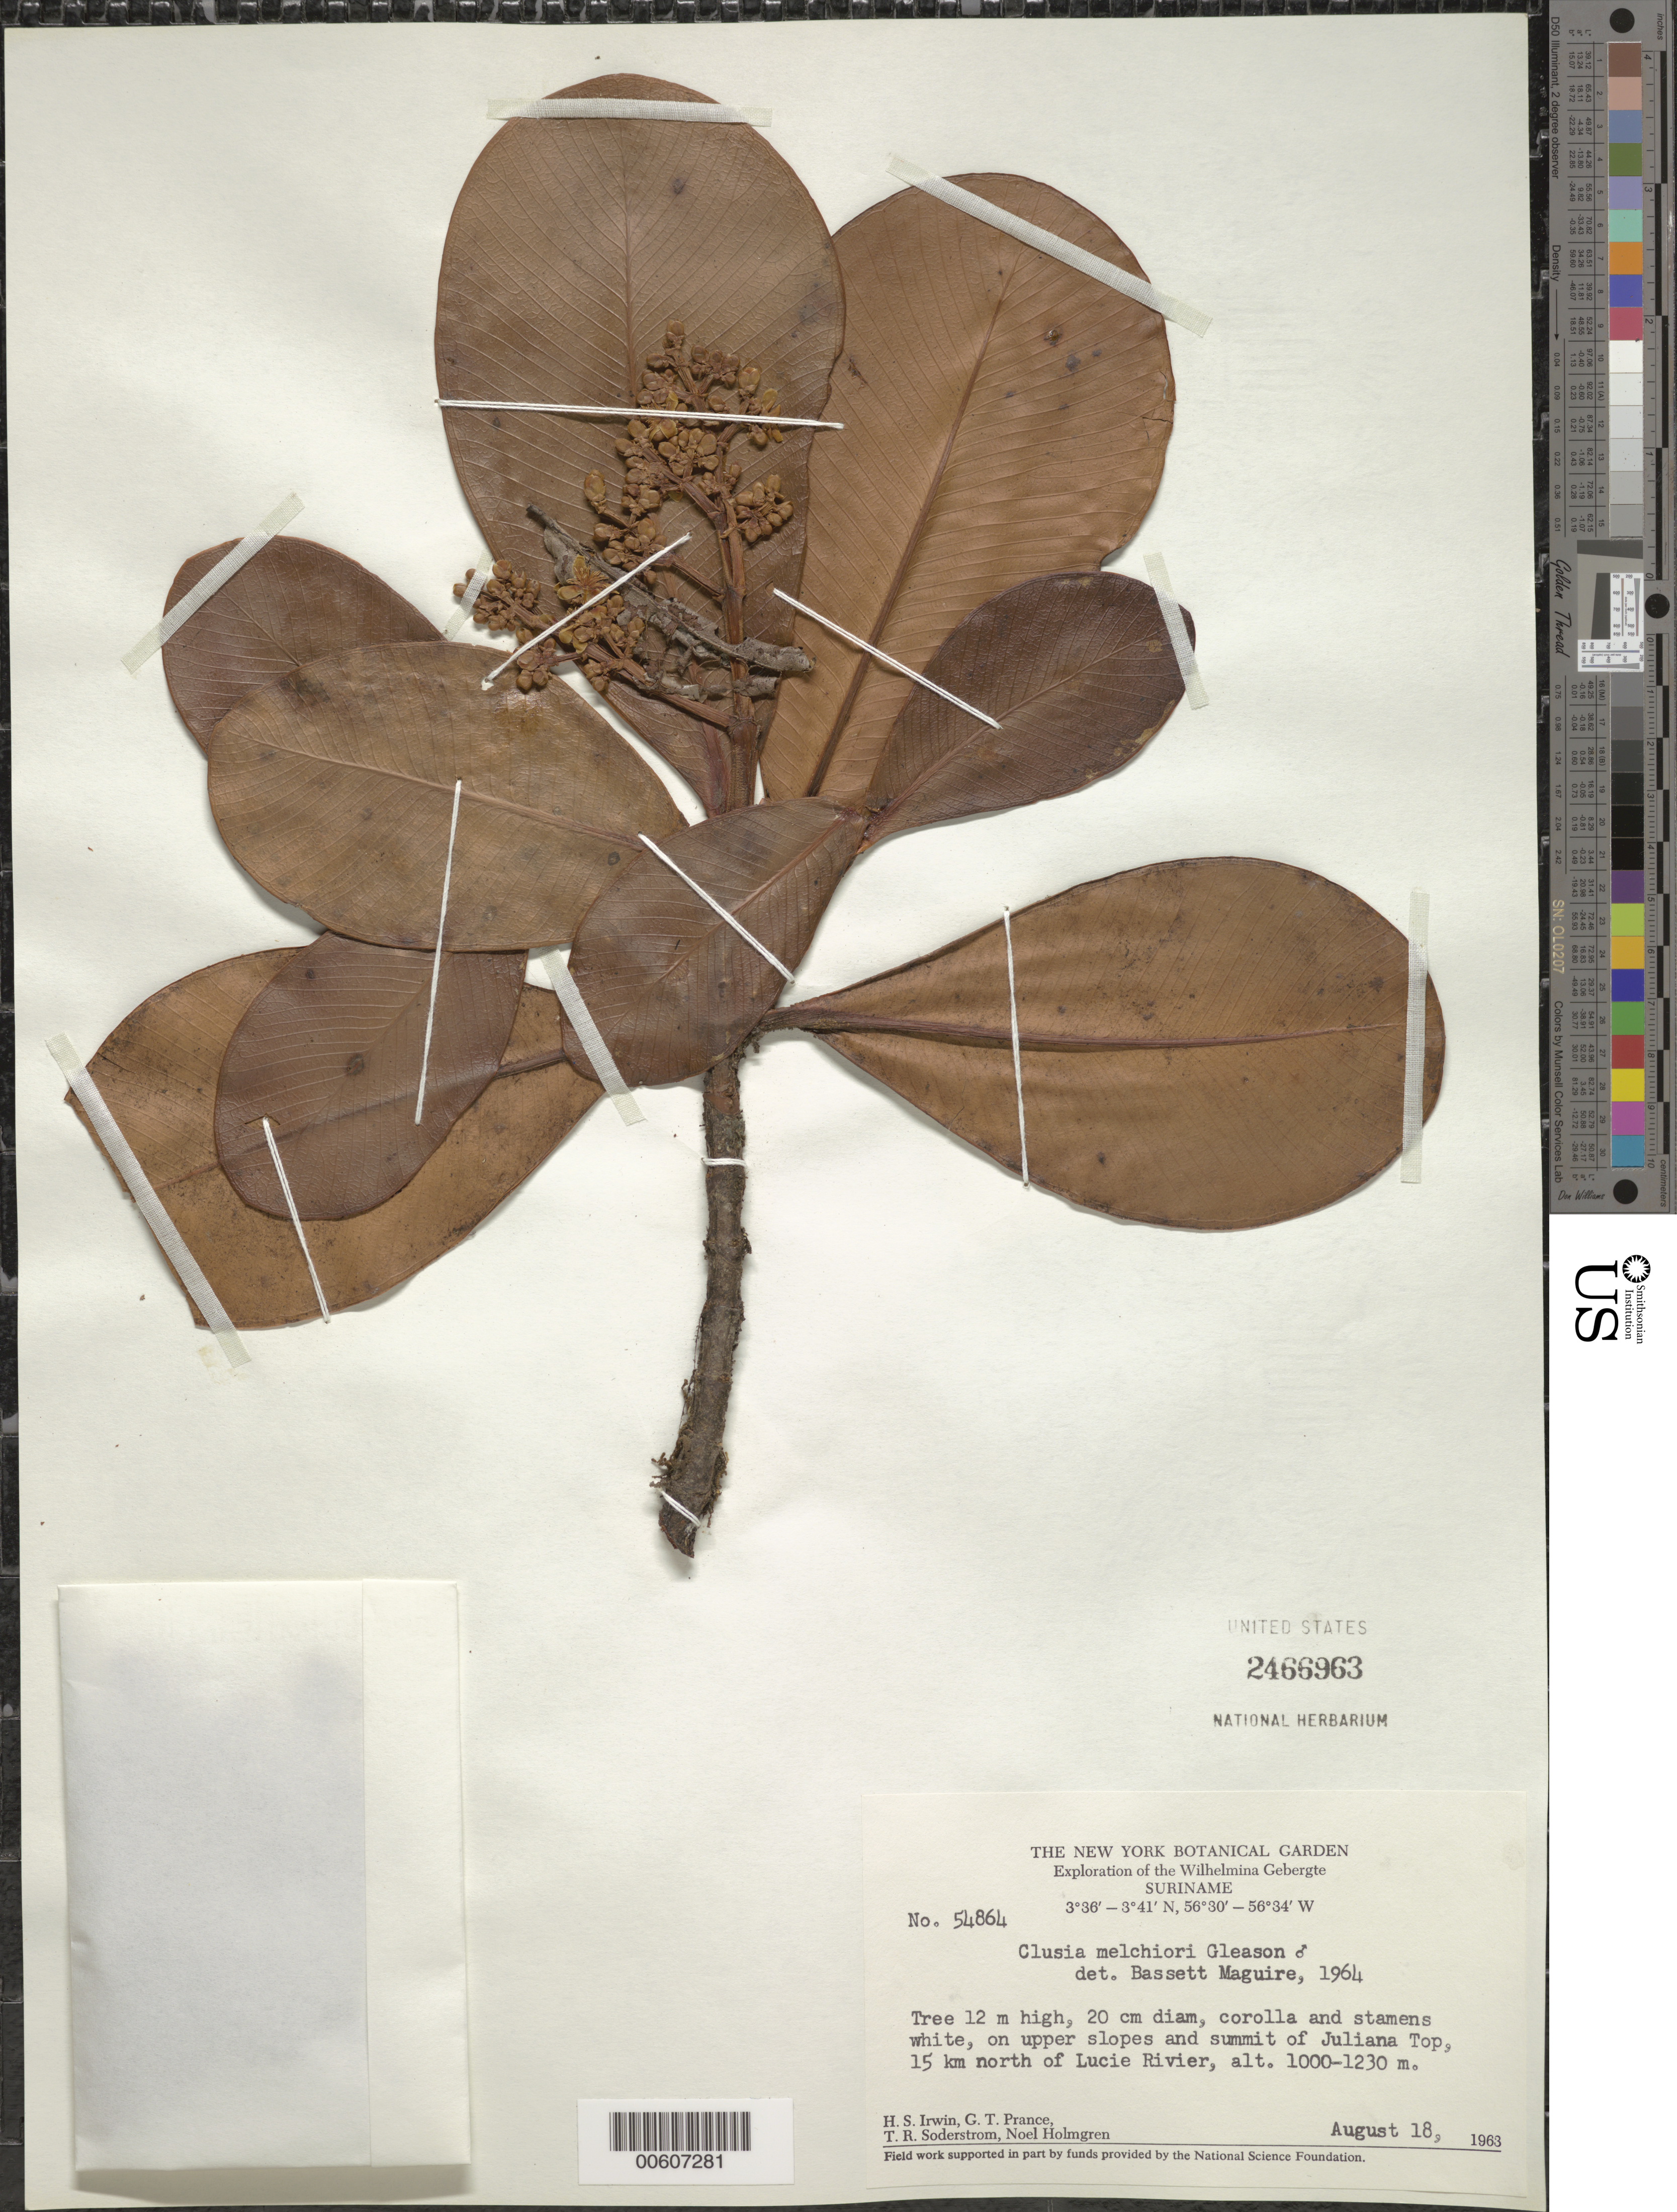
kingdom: Plantae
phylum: Tracheophyta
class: Magnoliopsida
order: Malpighiales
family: Clusiaceae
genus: Clusia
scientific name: Clusia melchiori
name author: Gleason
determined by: Maguire, Bassett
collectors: H. Irwin, G. T. Prance, T. R. Soderstrom & N. H. Holmgren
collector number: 54864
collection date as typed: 18-Aug-63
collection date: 1963-08-18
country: Suriname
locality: Juliana Top, 15 km N of Lucie R., Wilhelmina Gebergte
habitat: Upper slopes and summit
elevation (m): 1000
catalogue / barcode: US 2466963